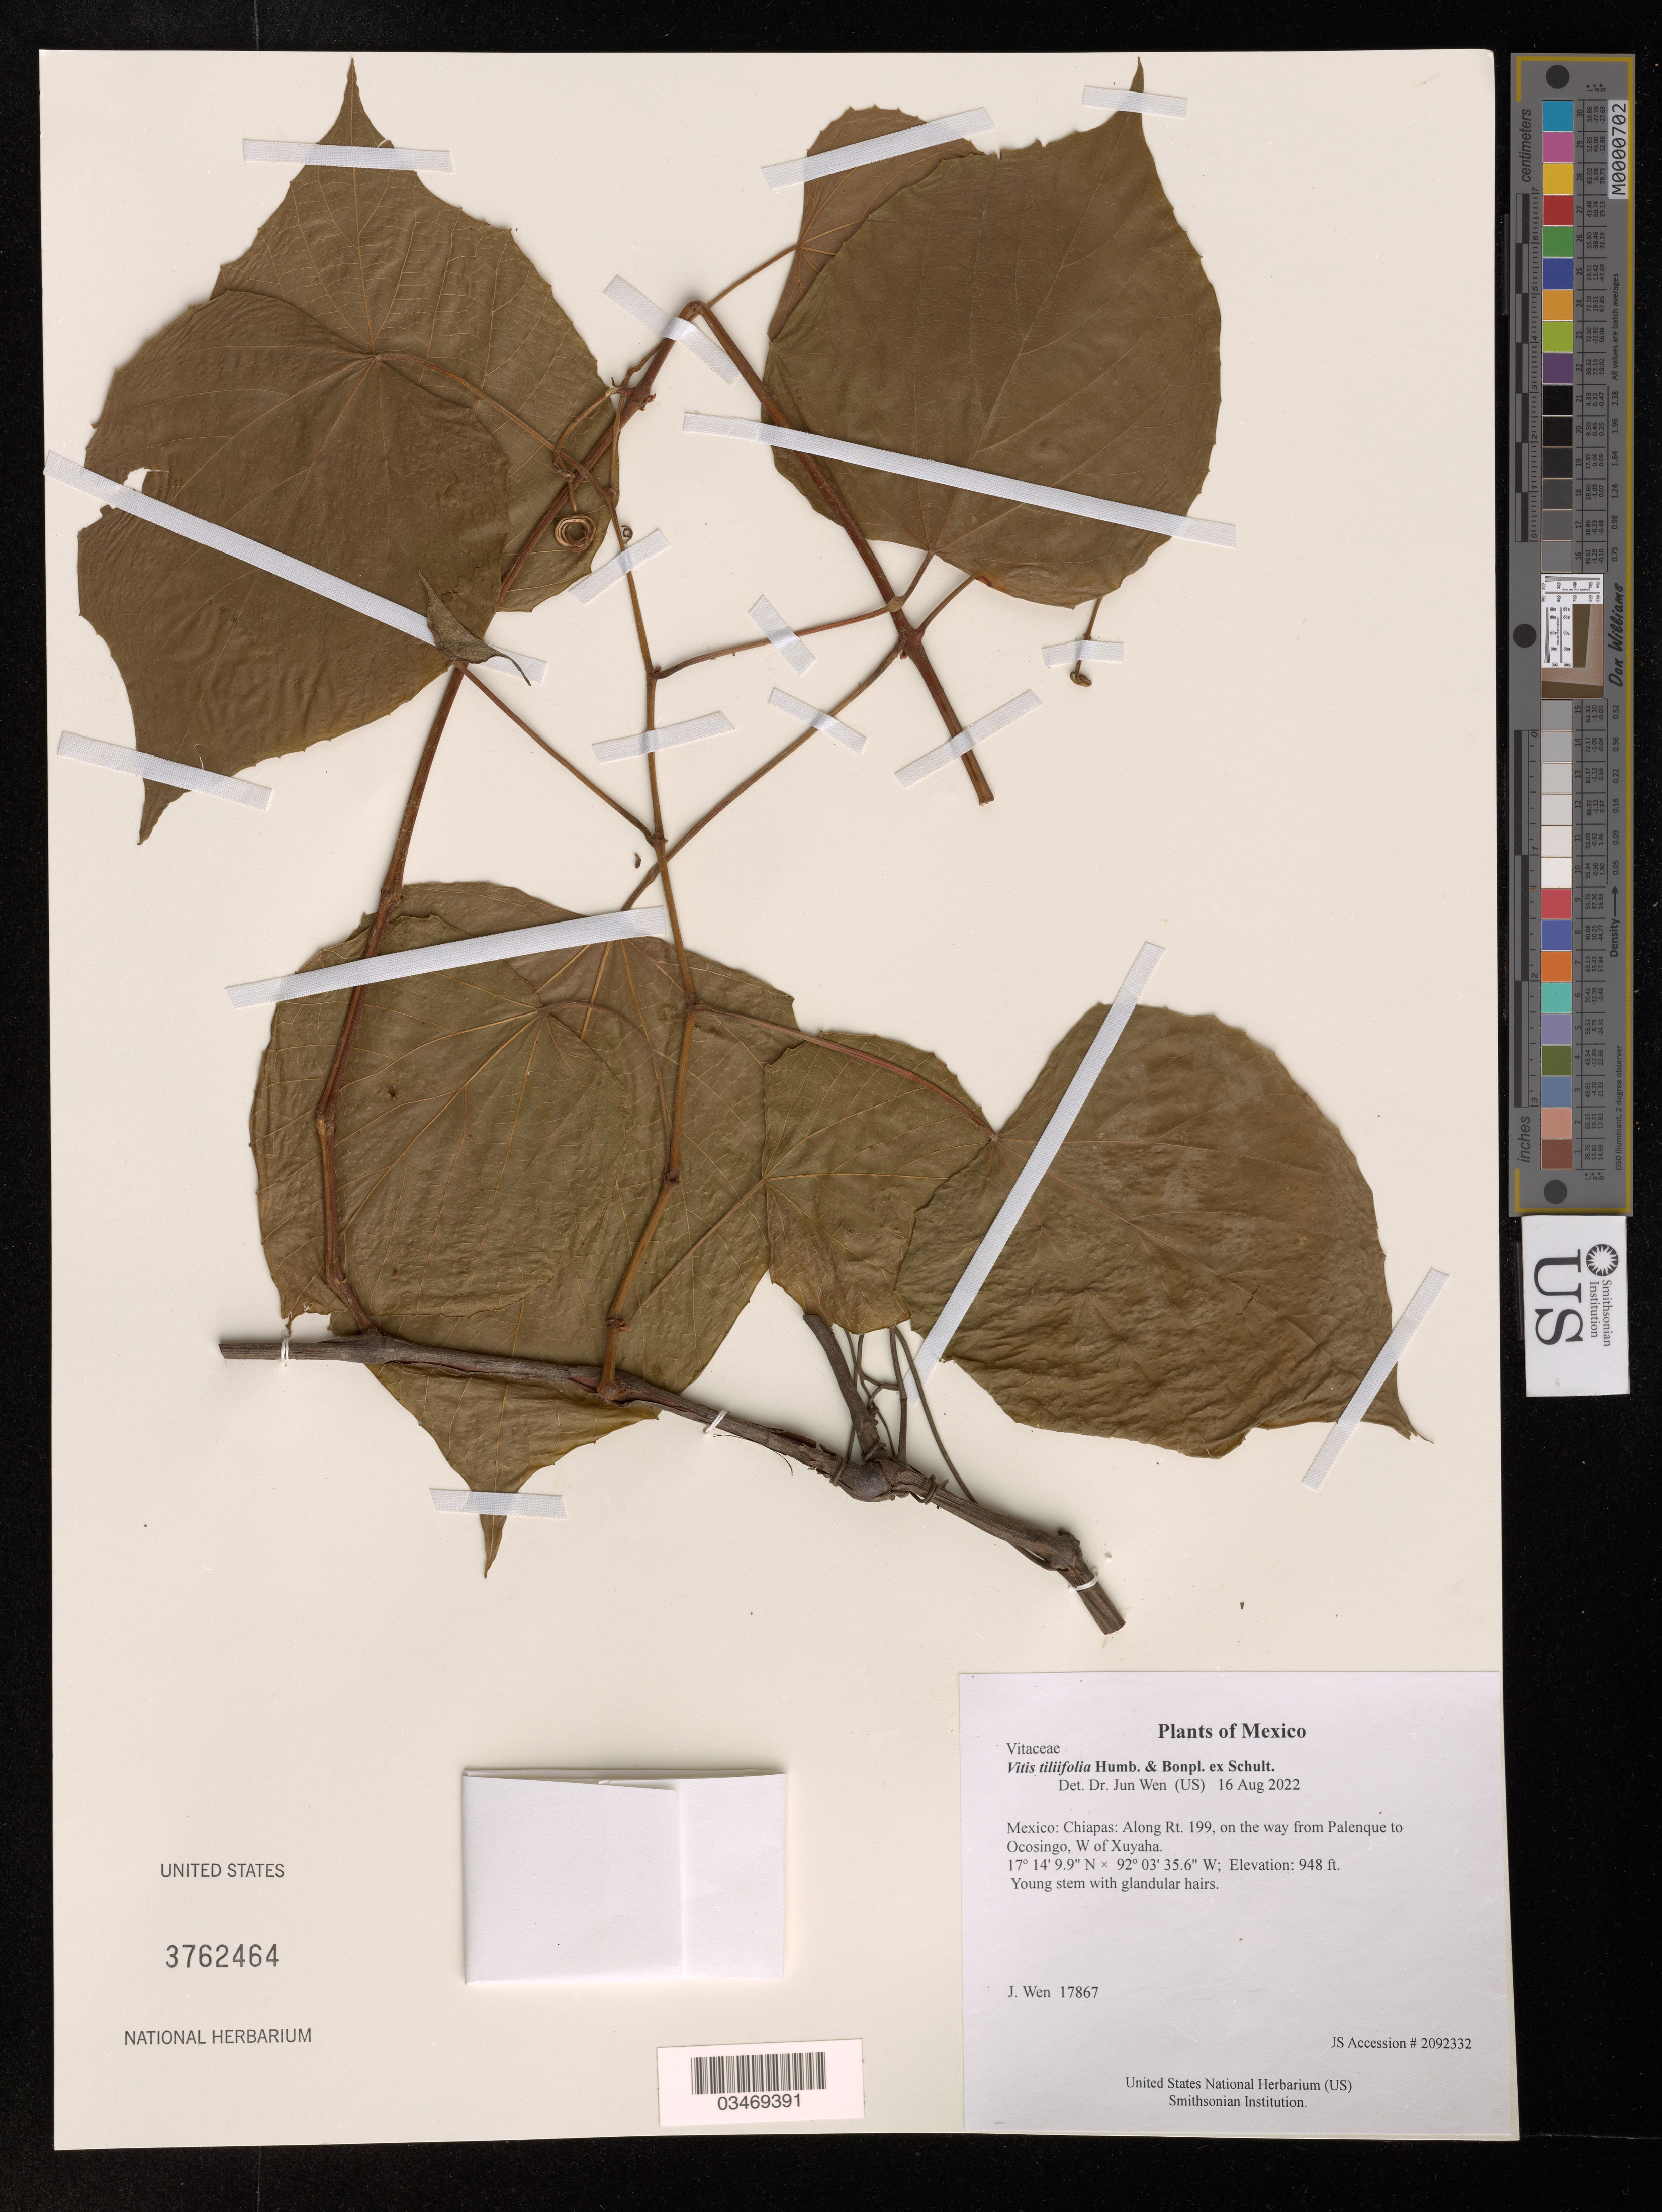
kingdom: Plantae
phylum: Tracheophyta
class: Magnoliopsida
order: Vitales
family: Vitaceae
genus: Vitis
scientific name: Vitis tiliifolia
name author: Humb. & Bonpl. ex Schult.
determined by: Wen, Jun, (BOT), Smithsonian Institution - National Museum of Natural History (UNITED STATES)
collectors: J. Wen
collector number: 17867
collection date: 2022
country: Mexico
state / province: Chiapas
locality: Along Rt. 199, on the way from Palenque to Ocosingo, W of Xuyaha.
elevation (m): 289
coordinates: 17 14.165 N, 92 03.593 W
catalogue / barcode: US 3762464